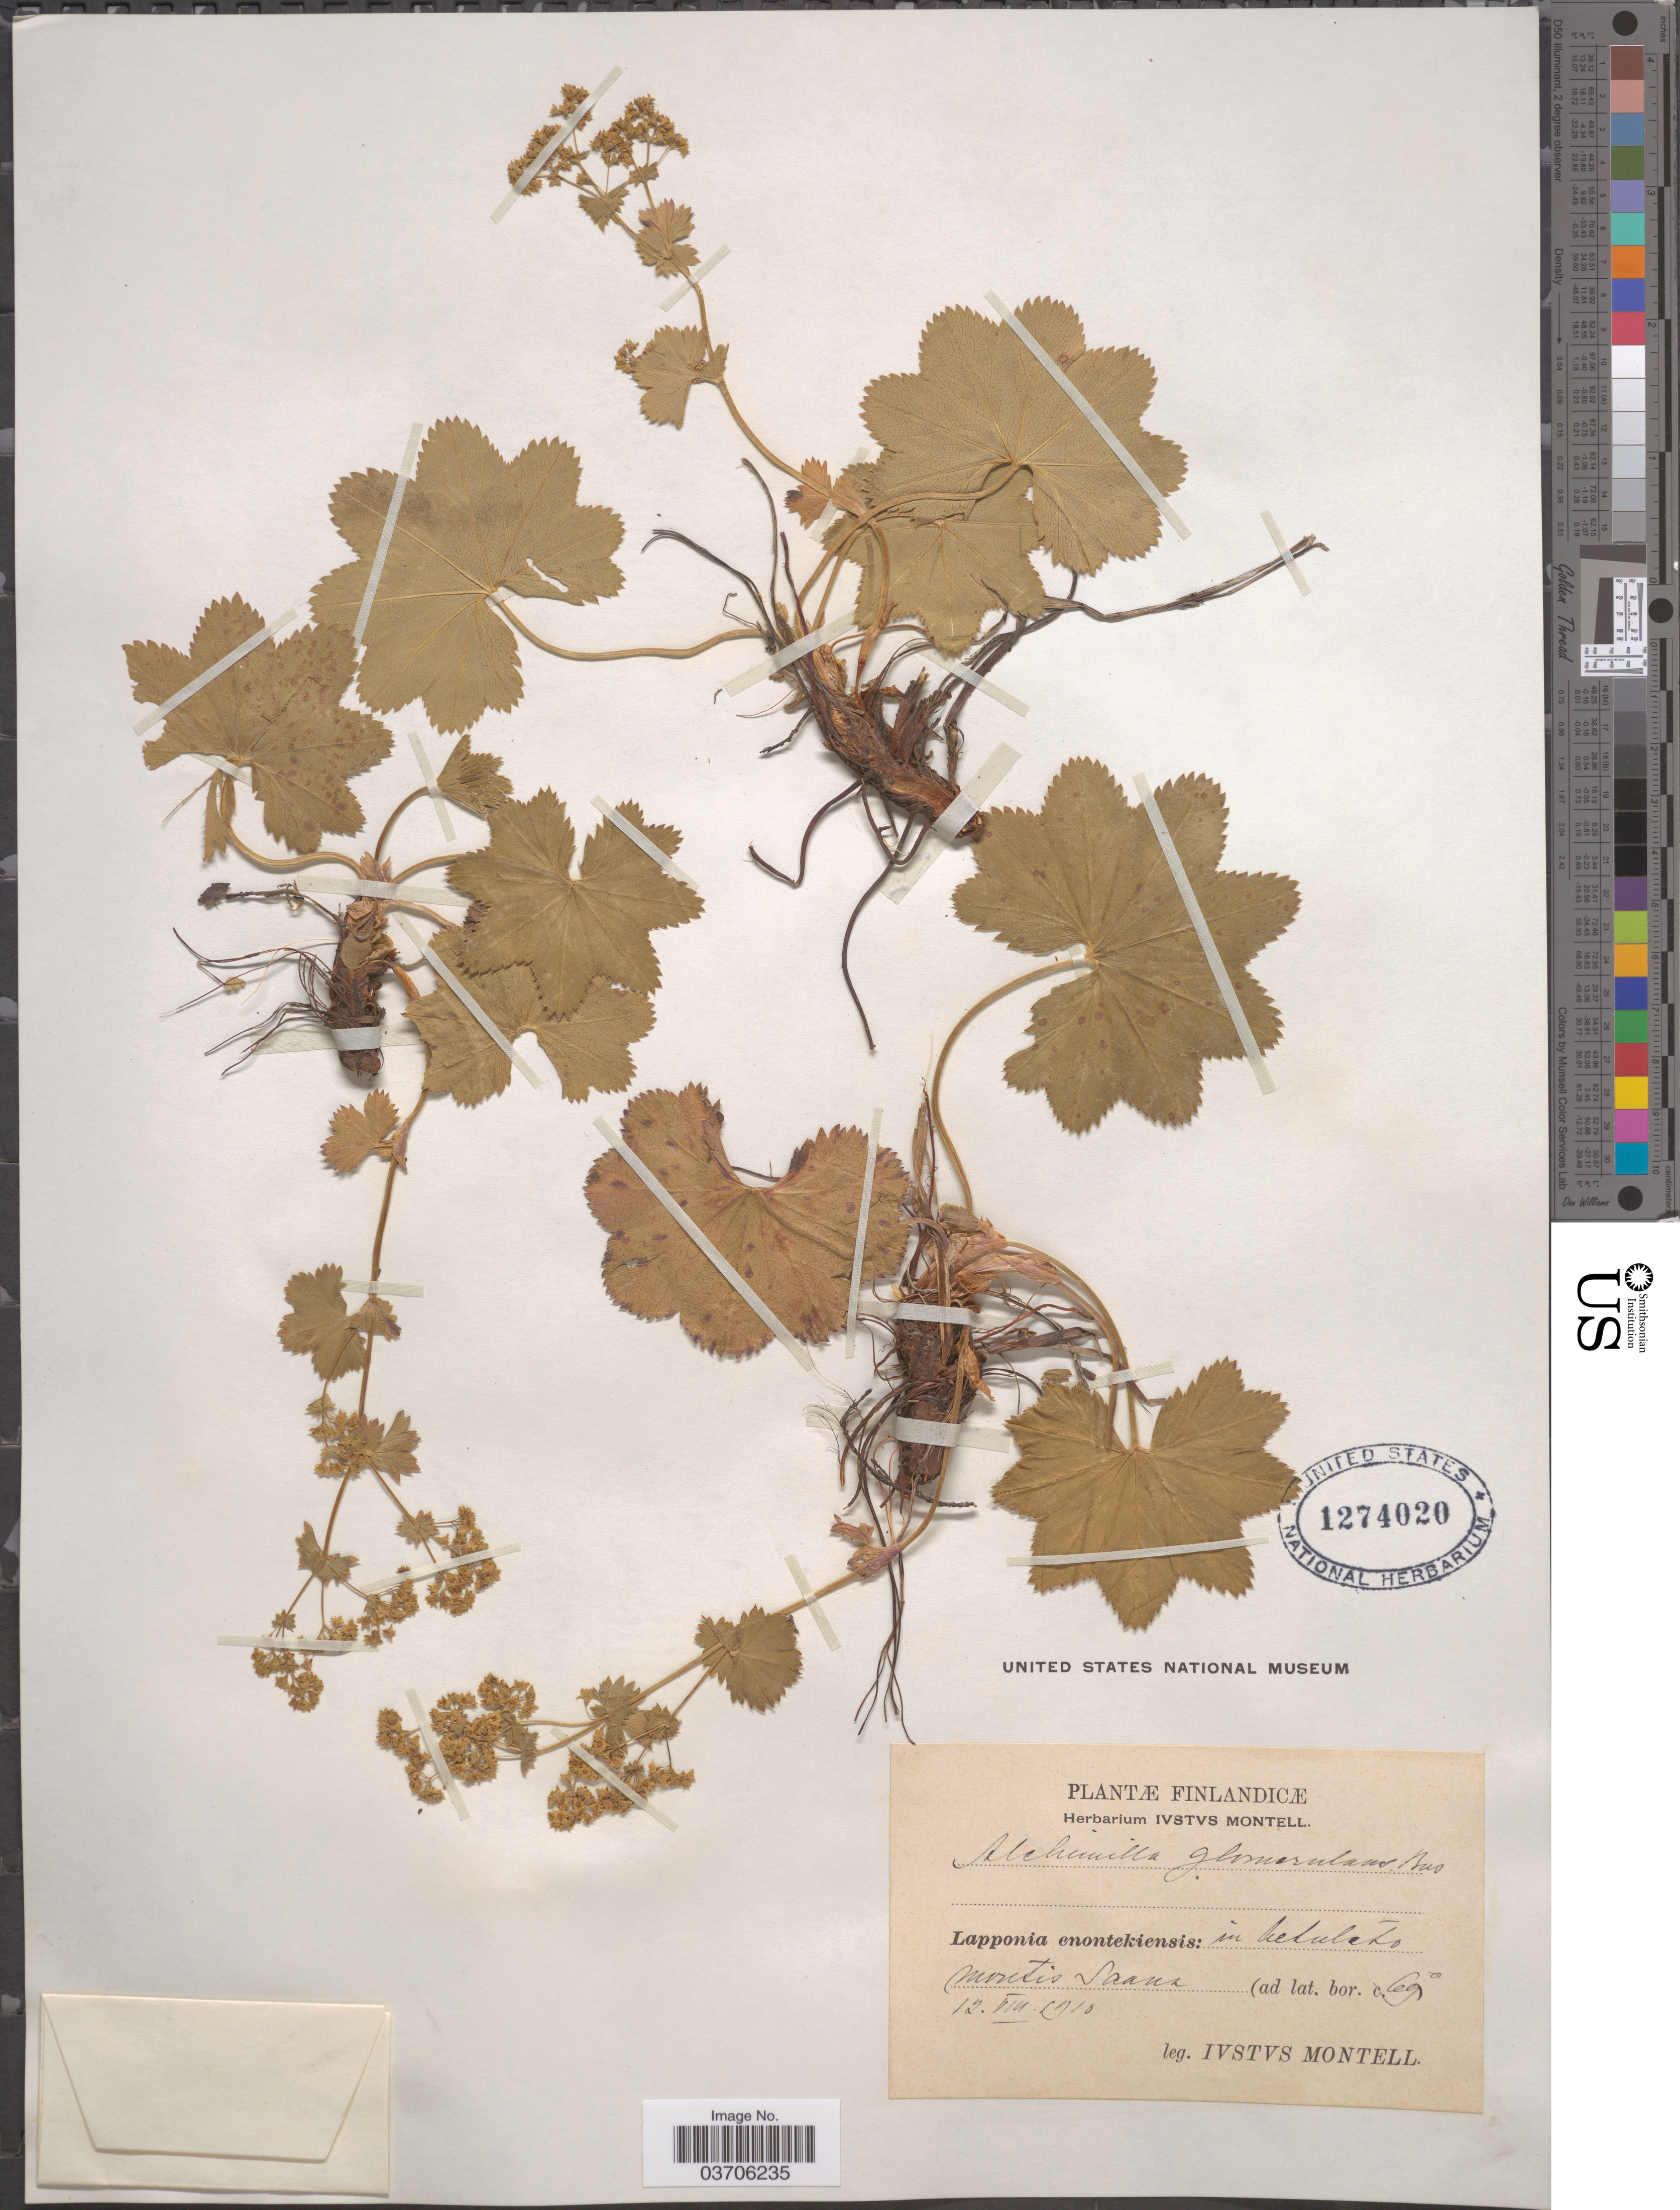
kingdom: Plantae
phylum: Tracheophyta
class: Magnoliopsida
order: Rosales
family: Rosaceae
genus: Alchemilla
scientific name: Alchemilla glomerulans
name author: Buser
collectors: I. Montell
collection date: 1910-08-12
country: Finland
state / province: Lappi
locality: Saana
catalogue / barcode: US 1274020